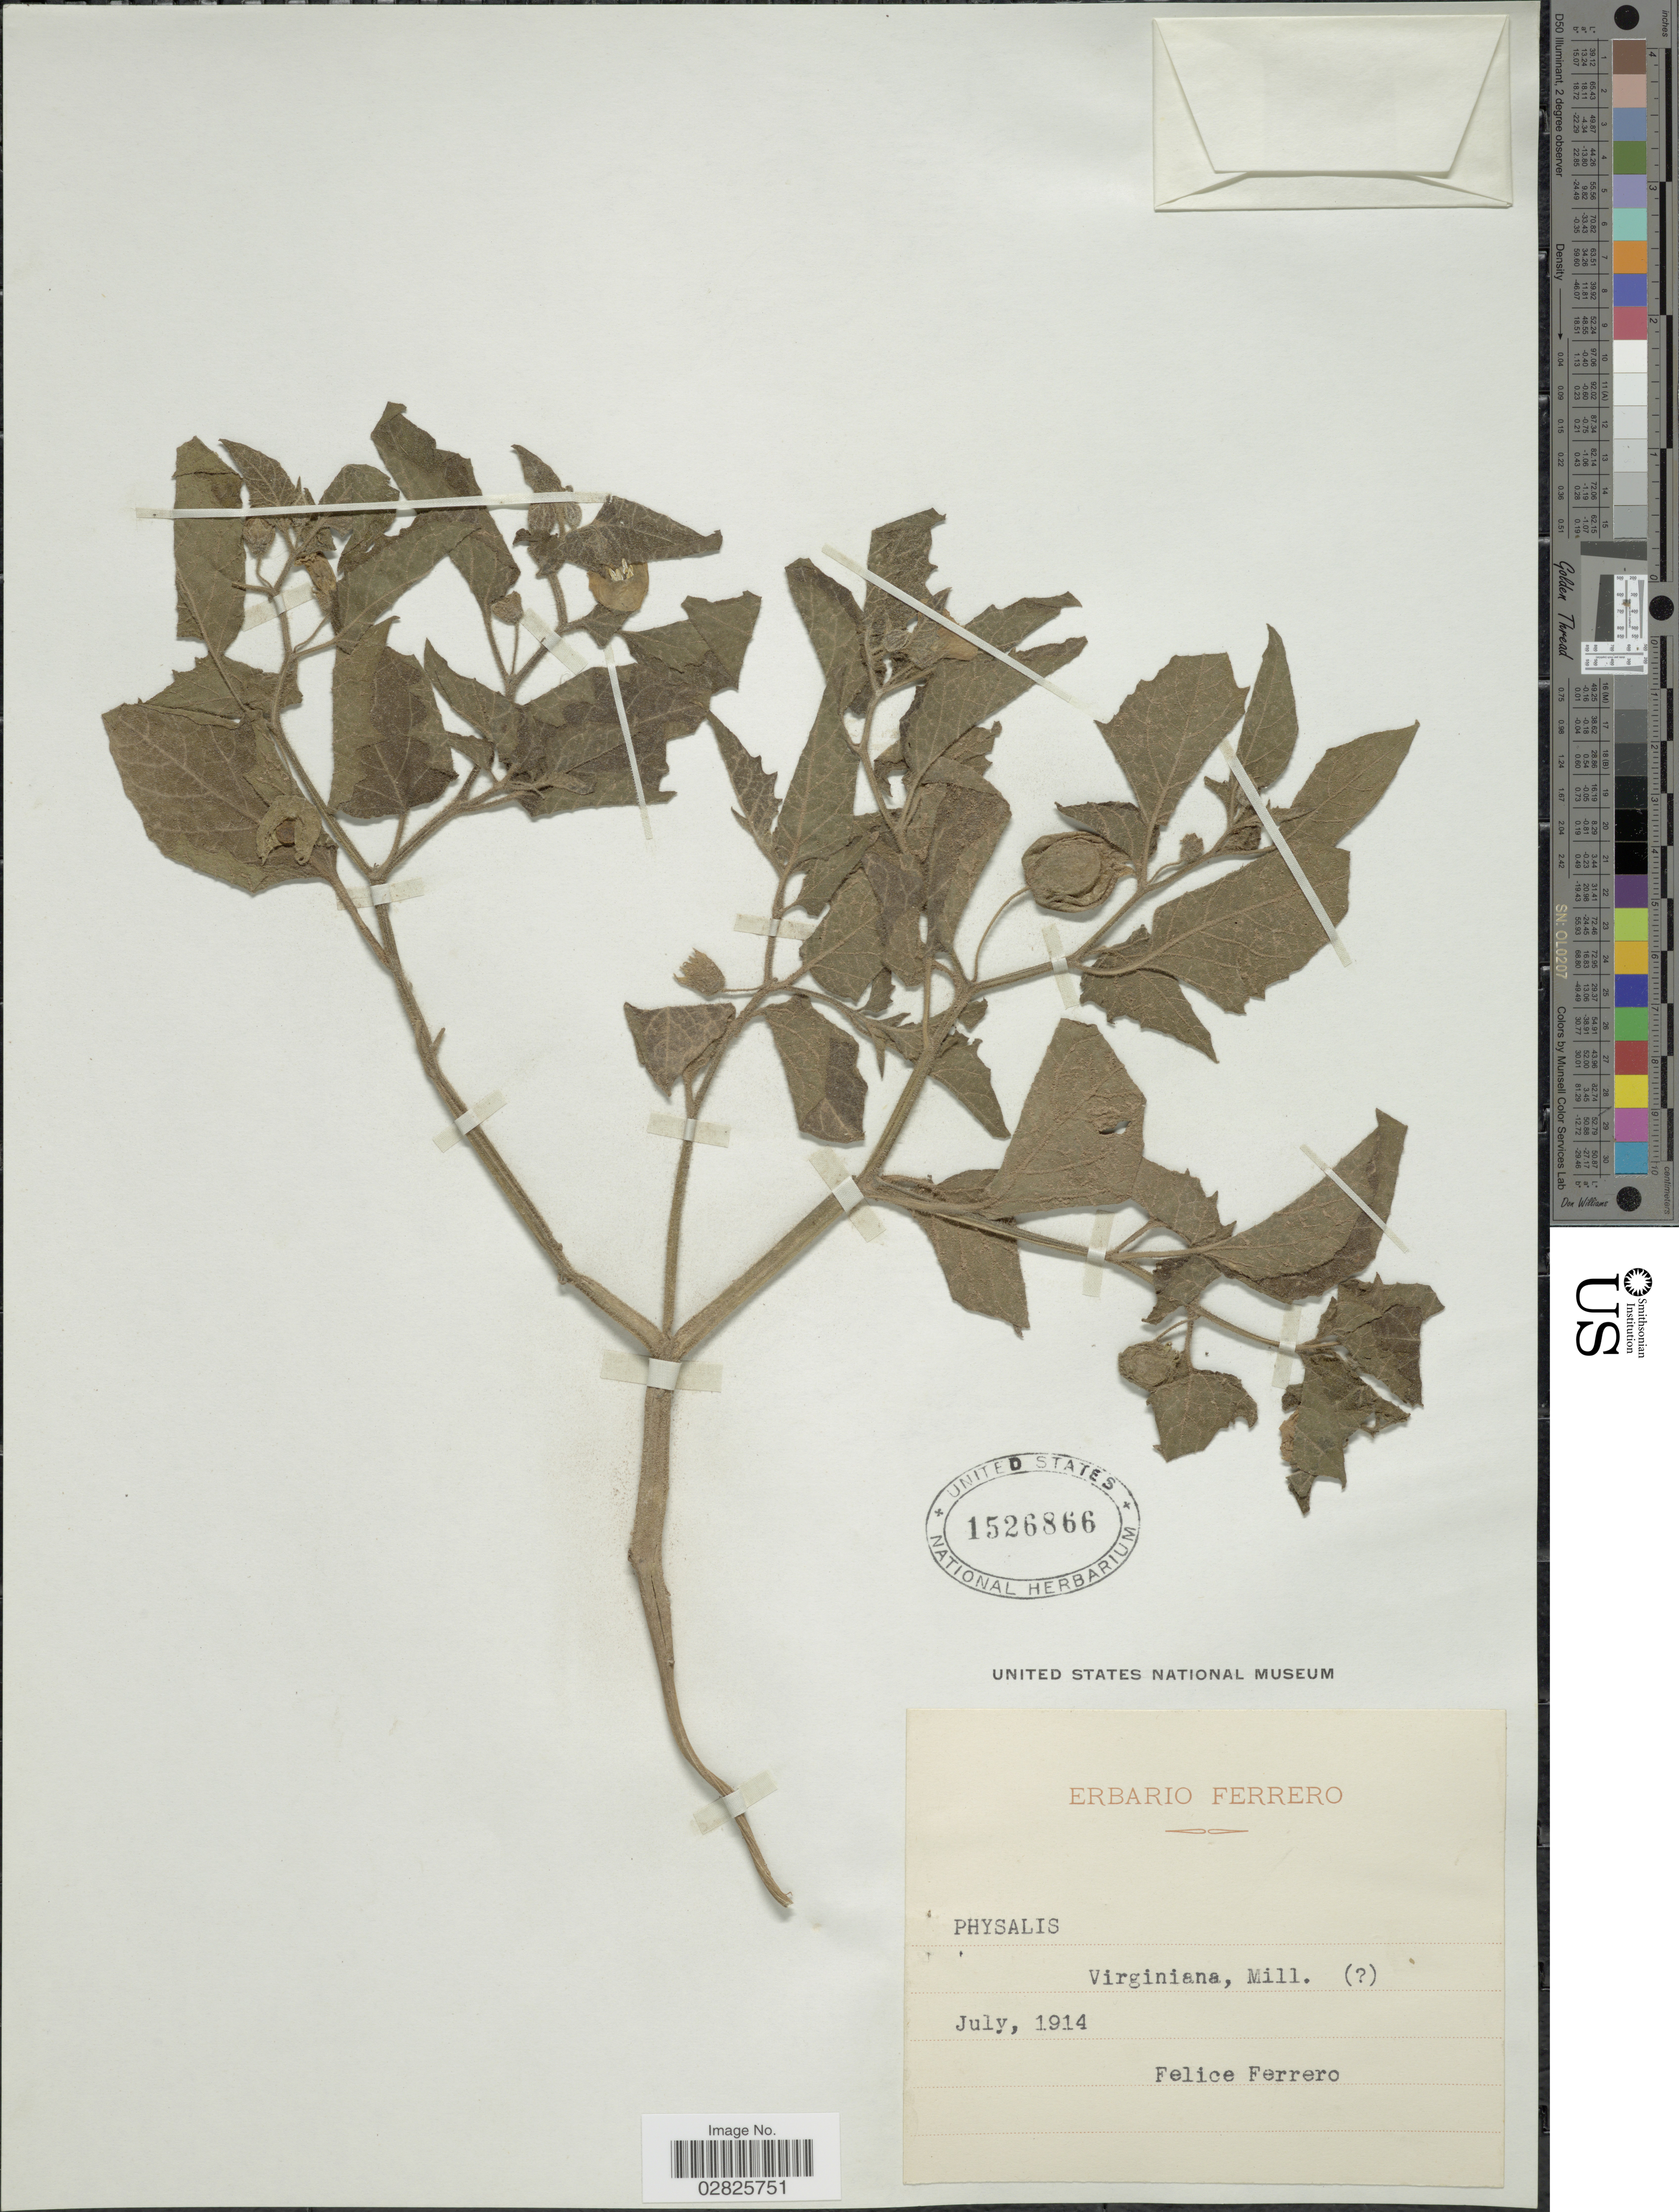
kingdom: Plantae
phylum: Tracheophyta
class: Magnoliopsida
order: Solanales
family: Solanaceae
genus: Physalis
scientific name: Physalis sp.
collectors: F. Ferrero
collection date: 1914-07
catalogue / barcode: US 1526866